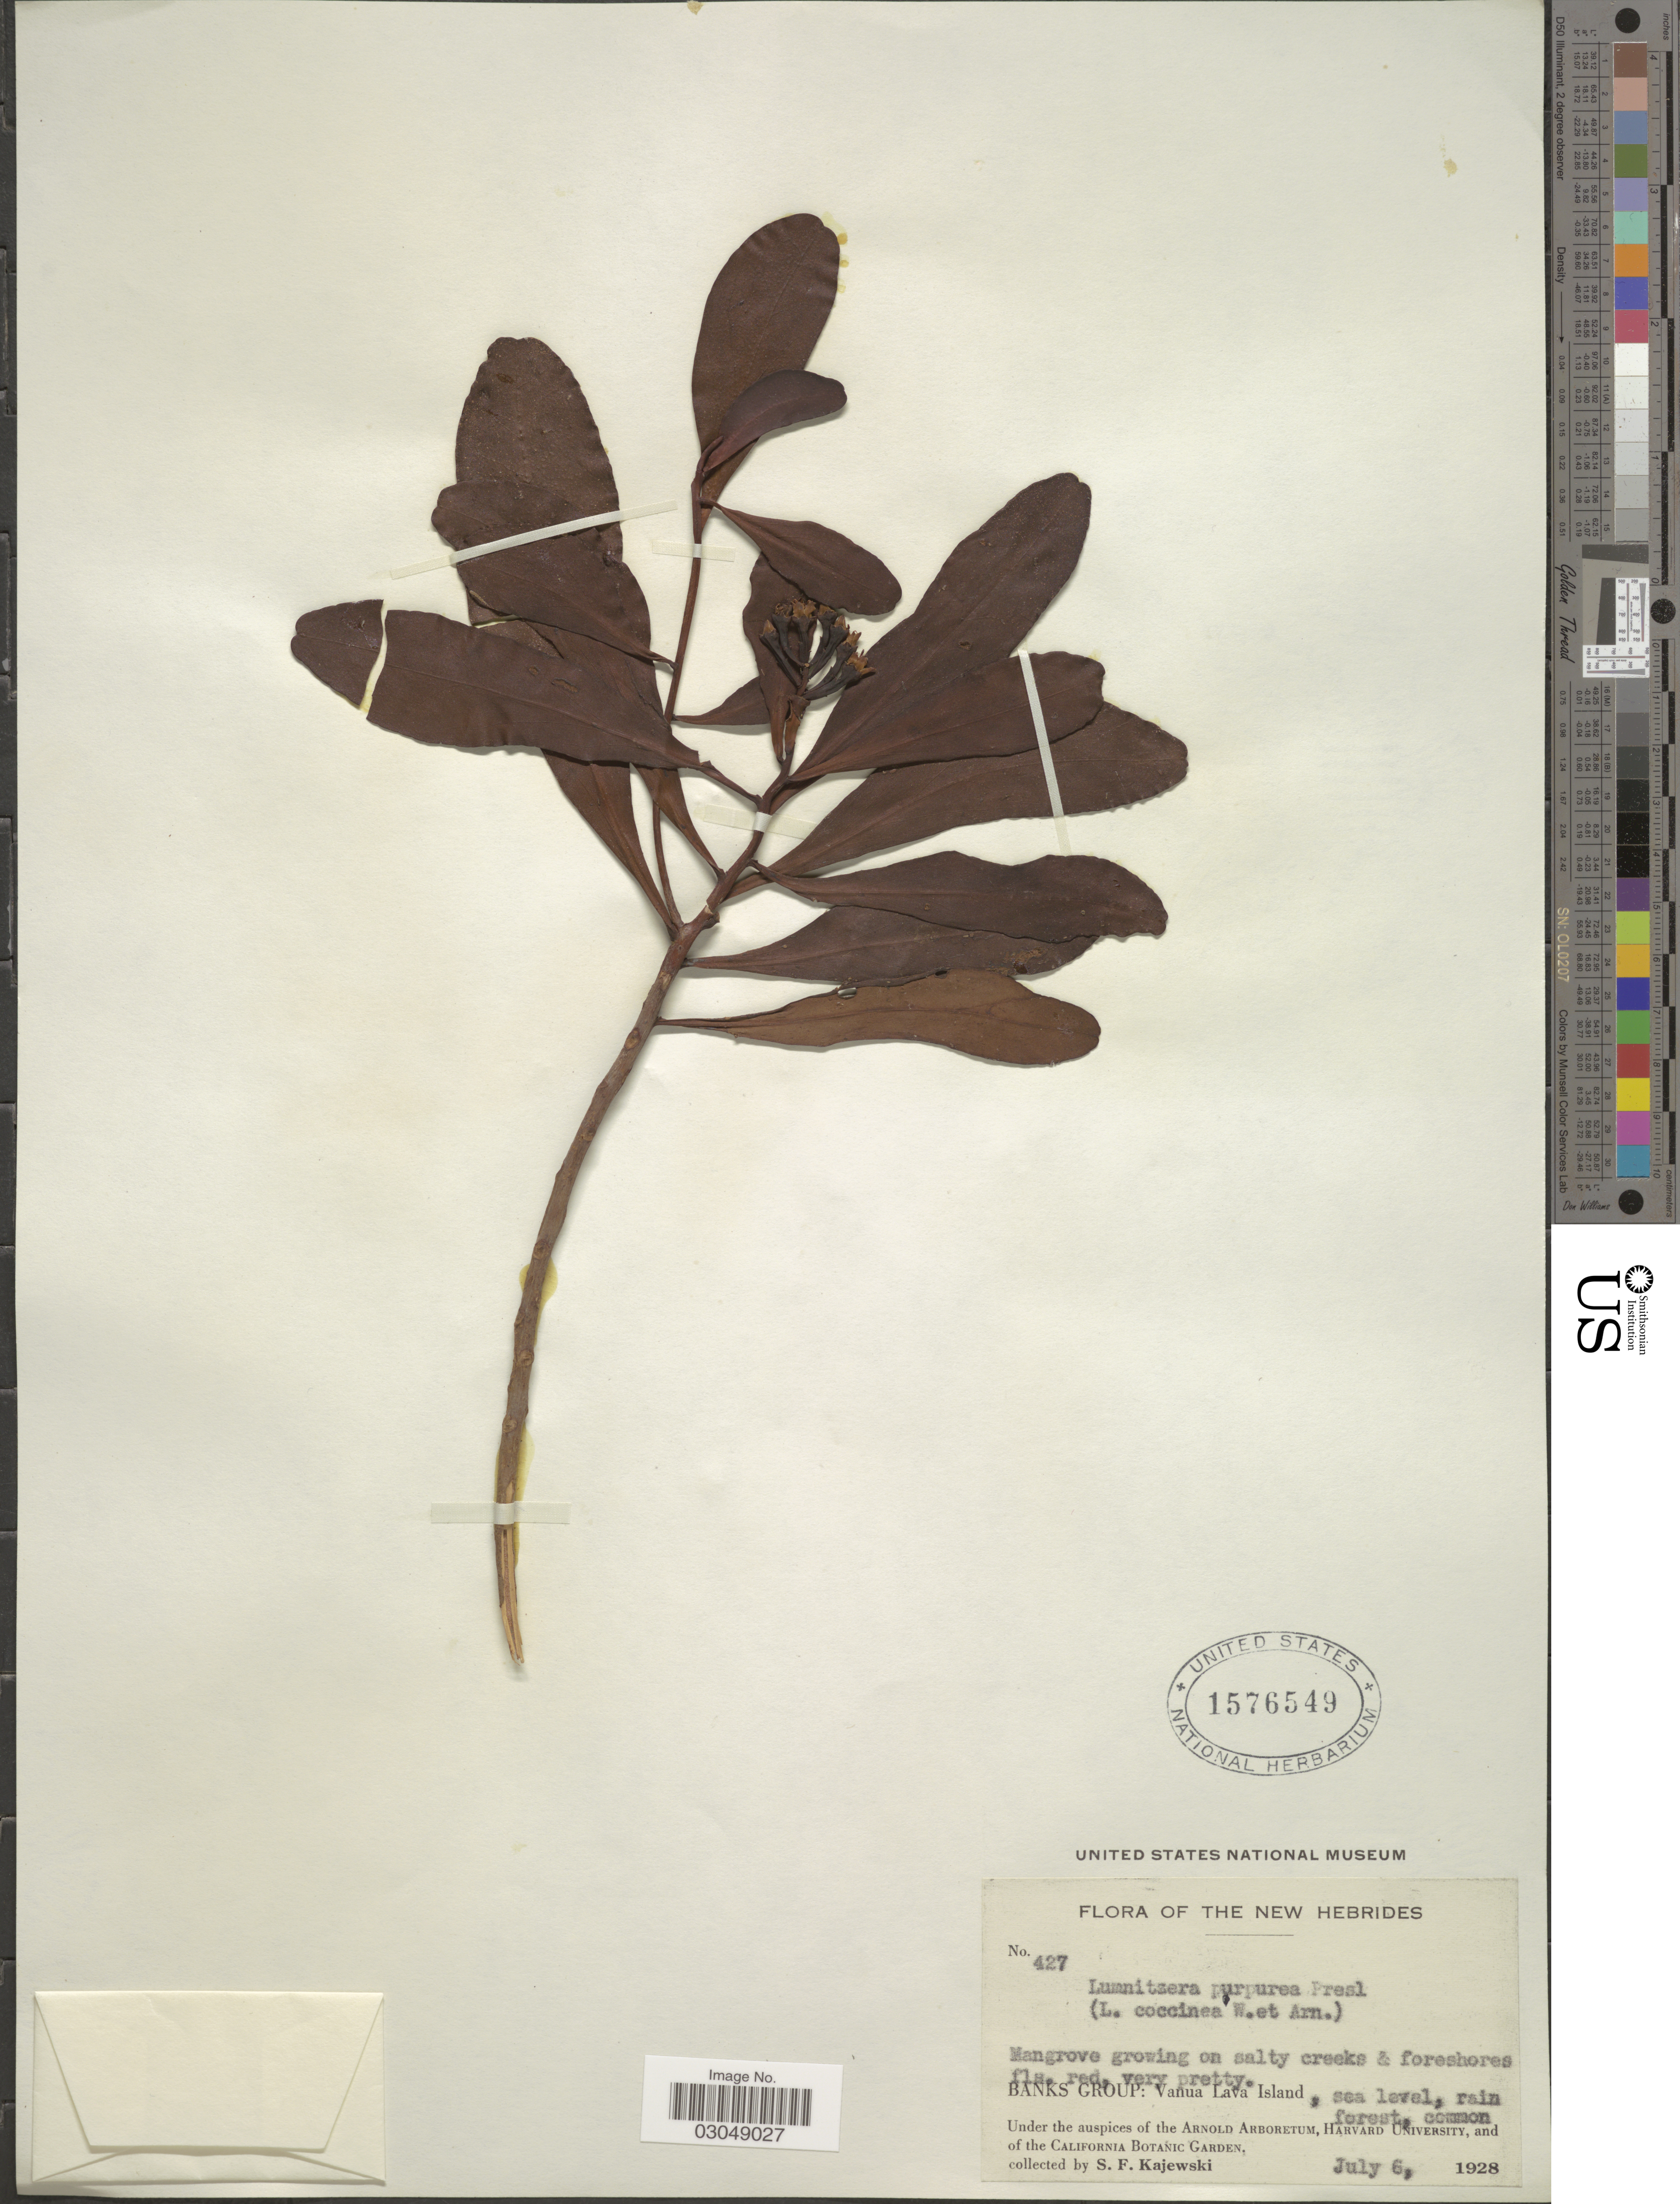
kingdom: Plantae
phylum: Tracheophyta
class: Magnoliopsida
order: Myrtales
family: Combretaceae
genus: Lumnitzera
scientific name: Lumnitzera littorea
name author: (Jack) Voight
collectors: S. Kajewski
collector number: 427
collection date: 1928-07-06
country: Vanuatu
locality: The New Hebrides. Banks Group: Vanua Lava Island.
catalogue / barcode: US 1576549